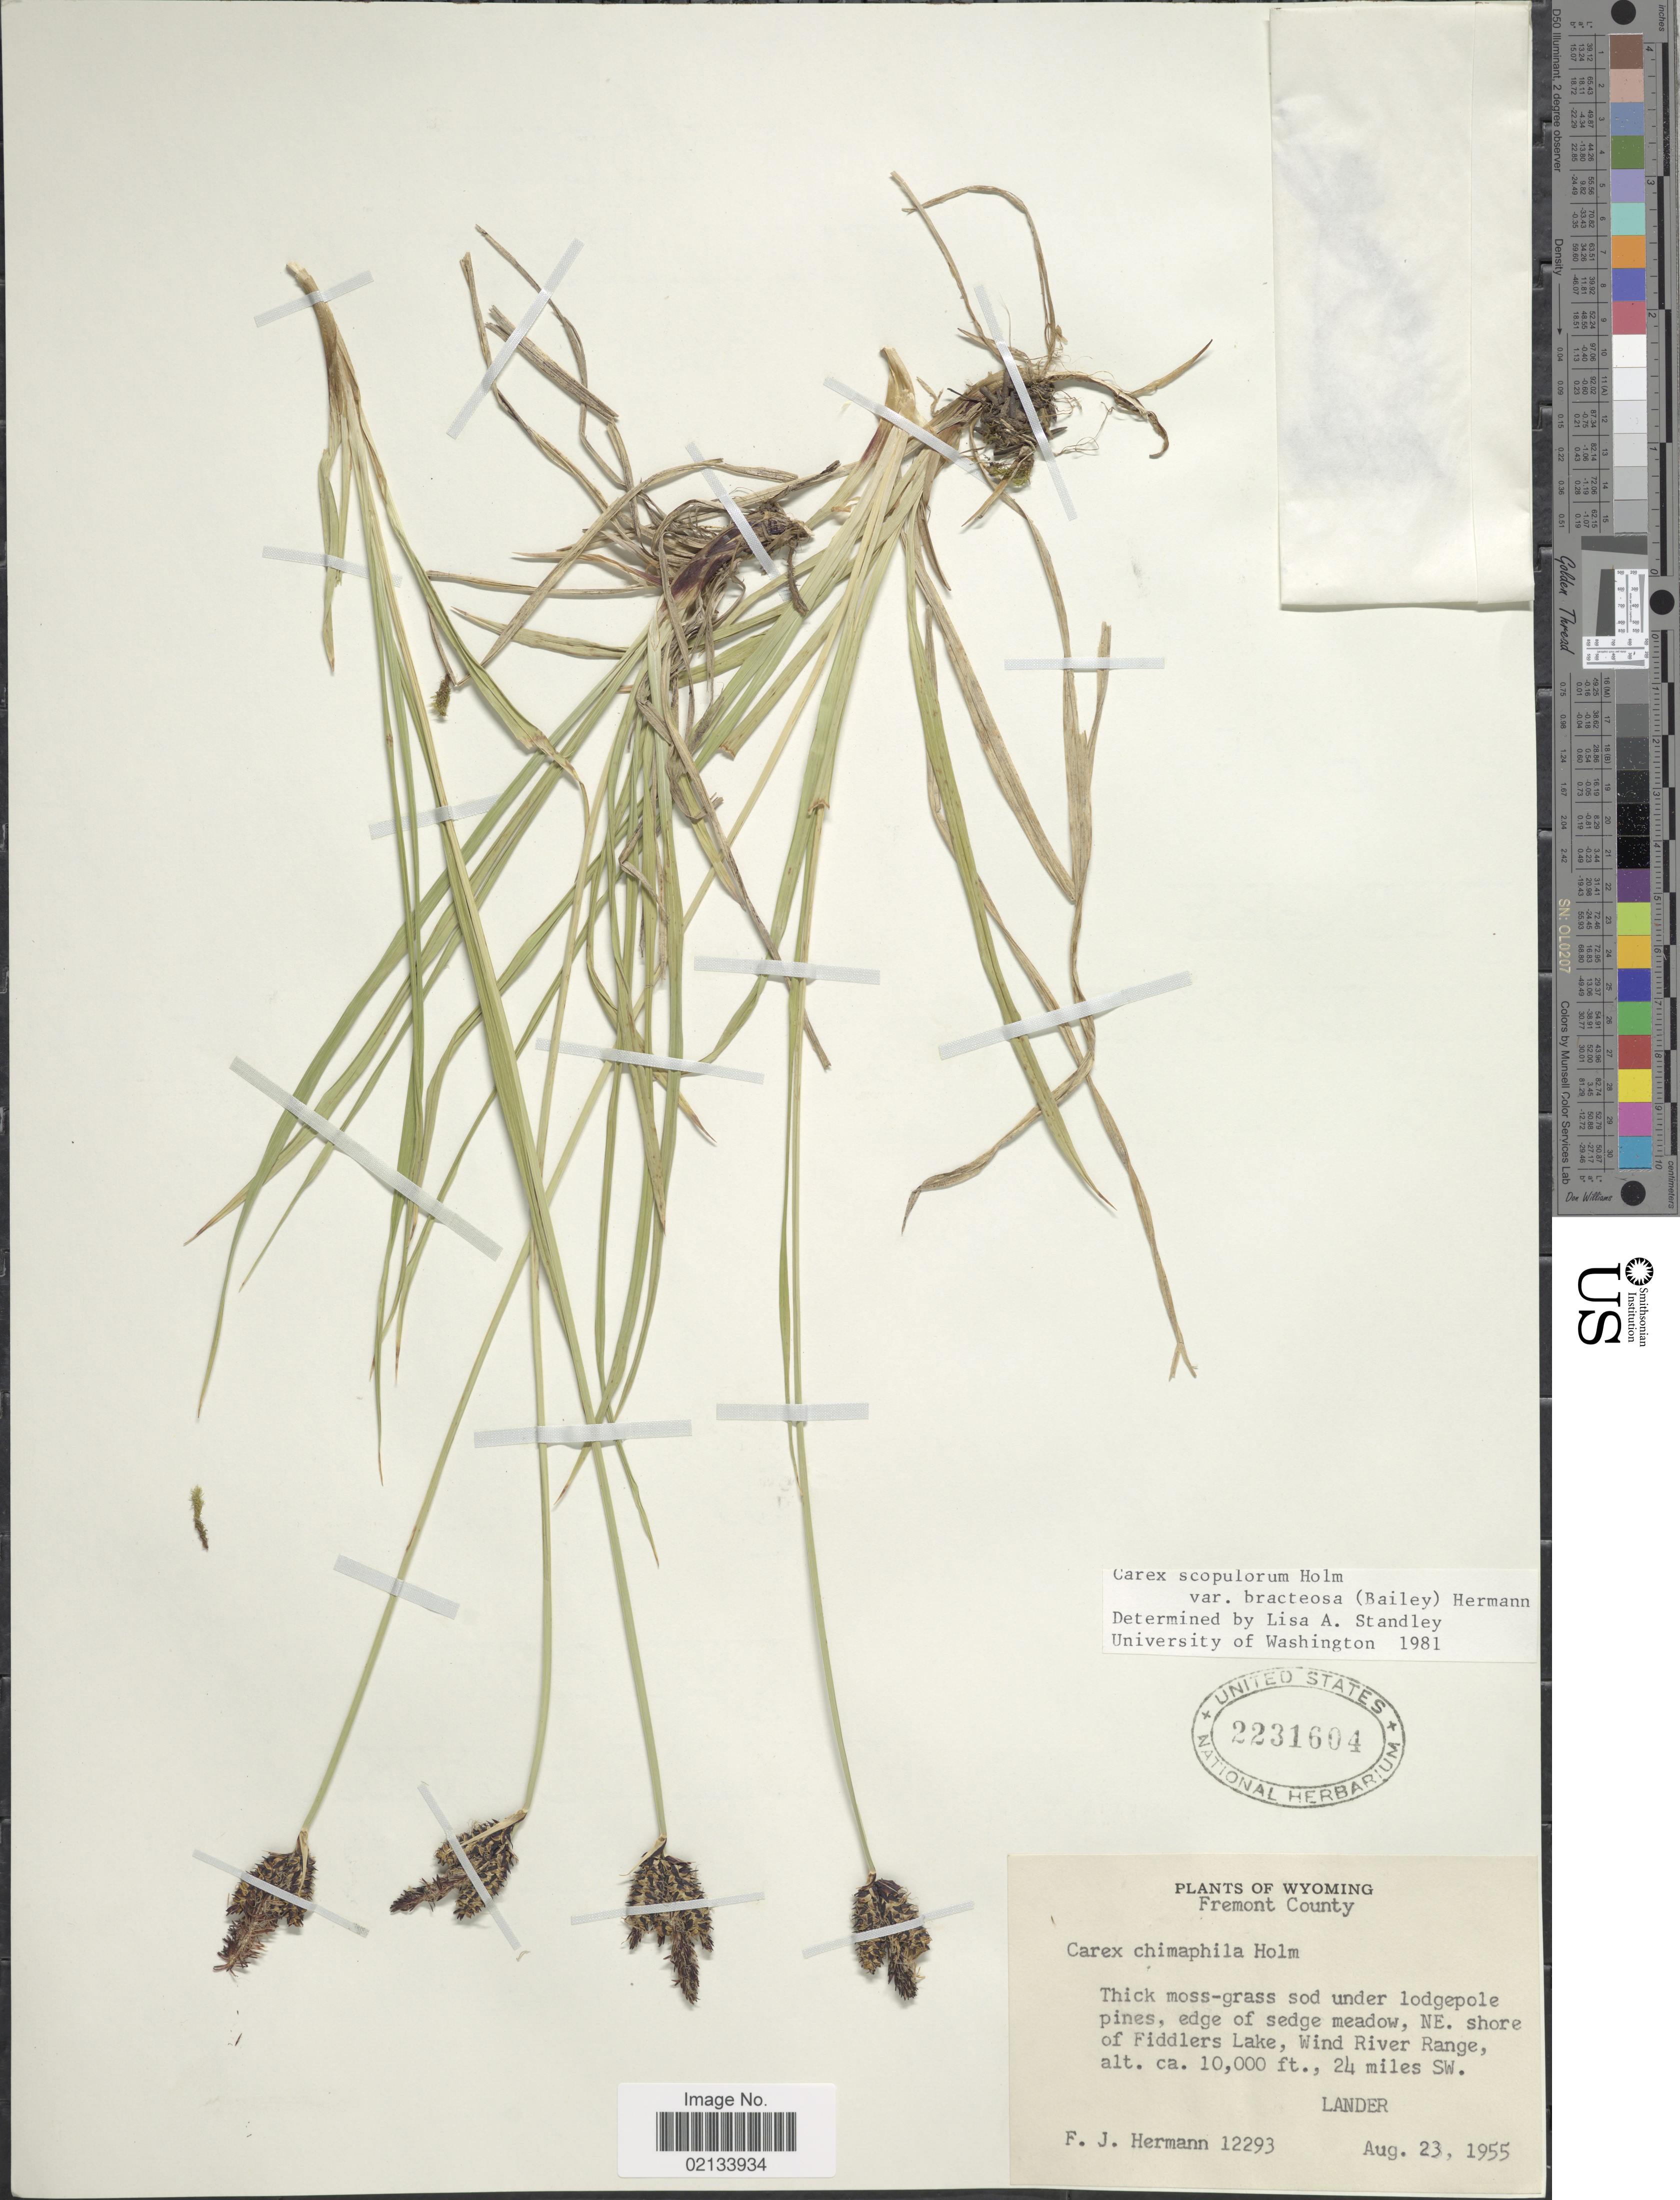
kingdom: Plantae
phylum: Tracheophyta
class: Liliopsida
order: Poales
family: Cyperaceae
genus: Carex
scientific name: Carex scopulorum var. bracteosa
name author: (L.H. Bailey) F.J. Herm.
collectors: F. J. Hermann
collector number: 12293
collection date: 1955-08-23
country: United States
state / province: Wyoming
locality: Fremont County, under lodgepole pines, edge of sedge meadows, NE. shore of Fiddlers Lake, Wind River Range, 24 miles SW. Lander.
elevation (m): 3048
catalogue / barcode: US 2231604